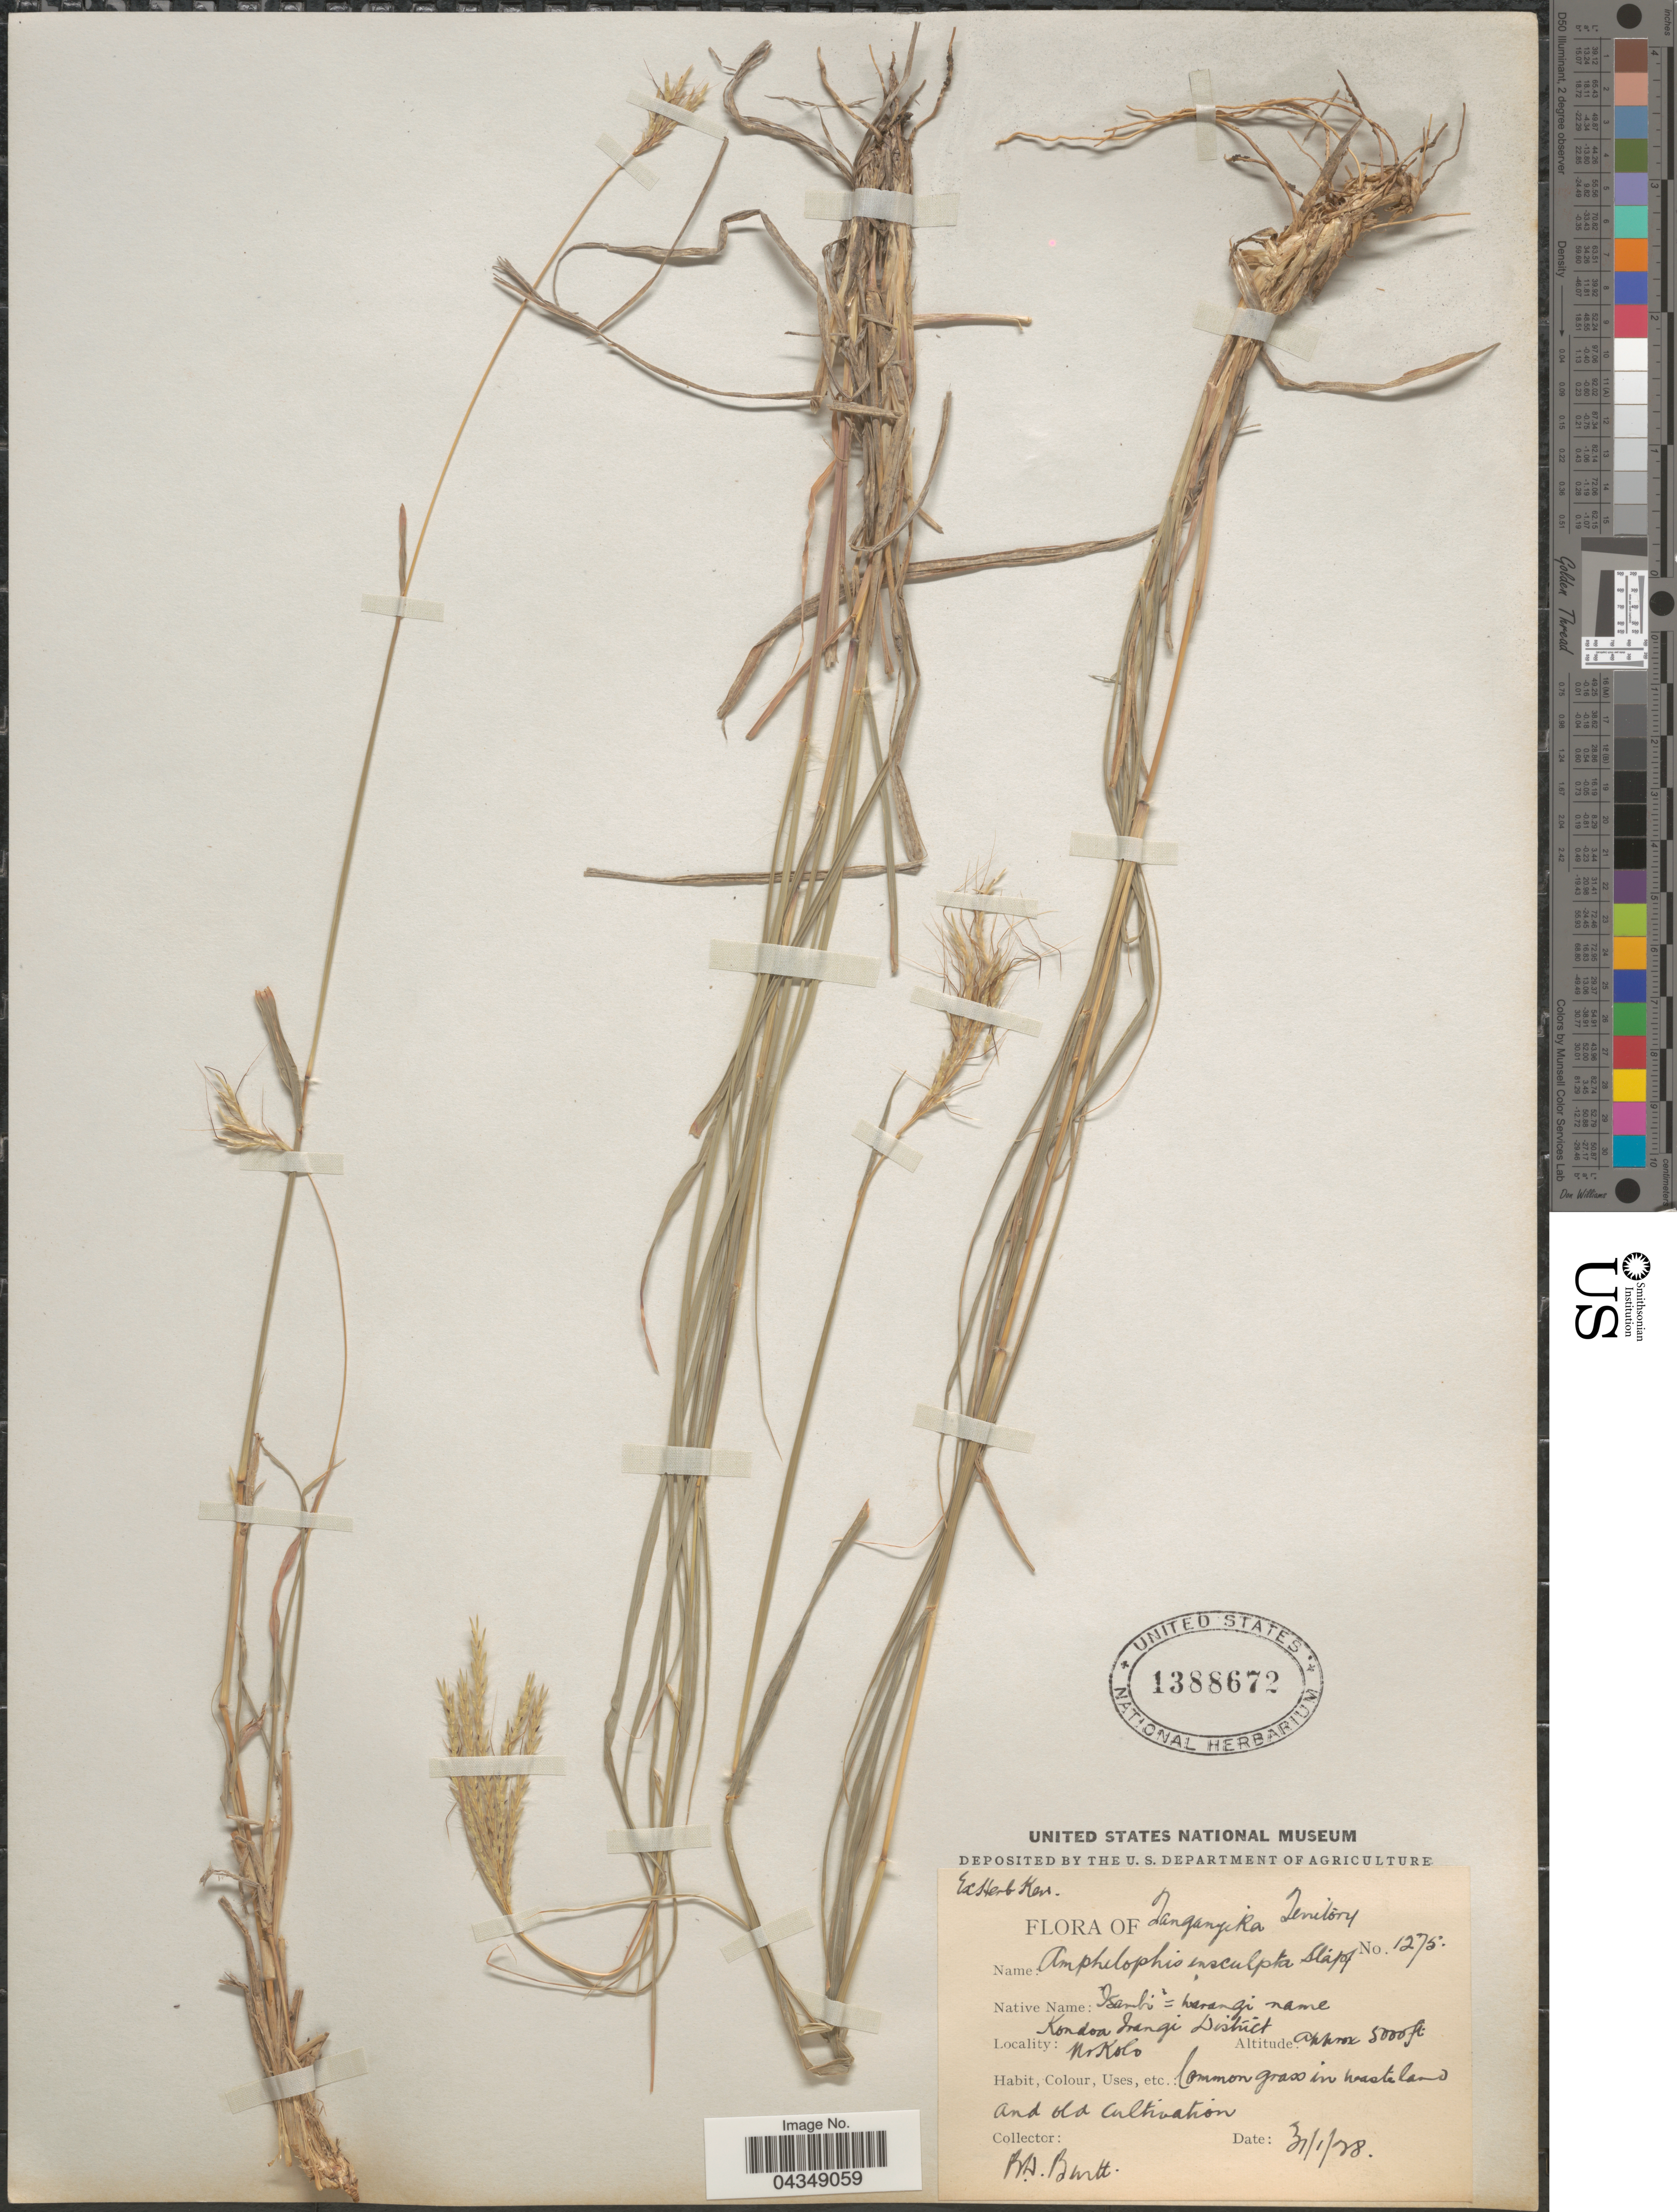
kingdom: Plantae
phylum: Tracheophyta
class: Liliopsida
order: Poales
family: Poaceae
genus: Bothriochloa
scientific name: Bothriochloa insculpta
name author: (Hochst. ex A. Rich.) A. Camus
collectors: B. D. Burtt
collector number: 1275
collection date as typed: Transcribed d/m/y: 31/1/28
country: Tanzania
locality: Tanganyika Territory. Kondoa Irangi District. Nr Kolo.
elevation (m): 1524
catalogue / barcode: US 1388672